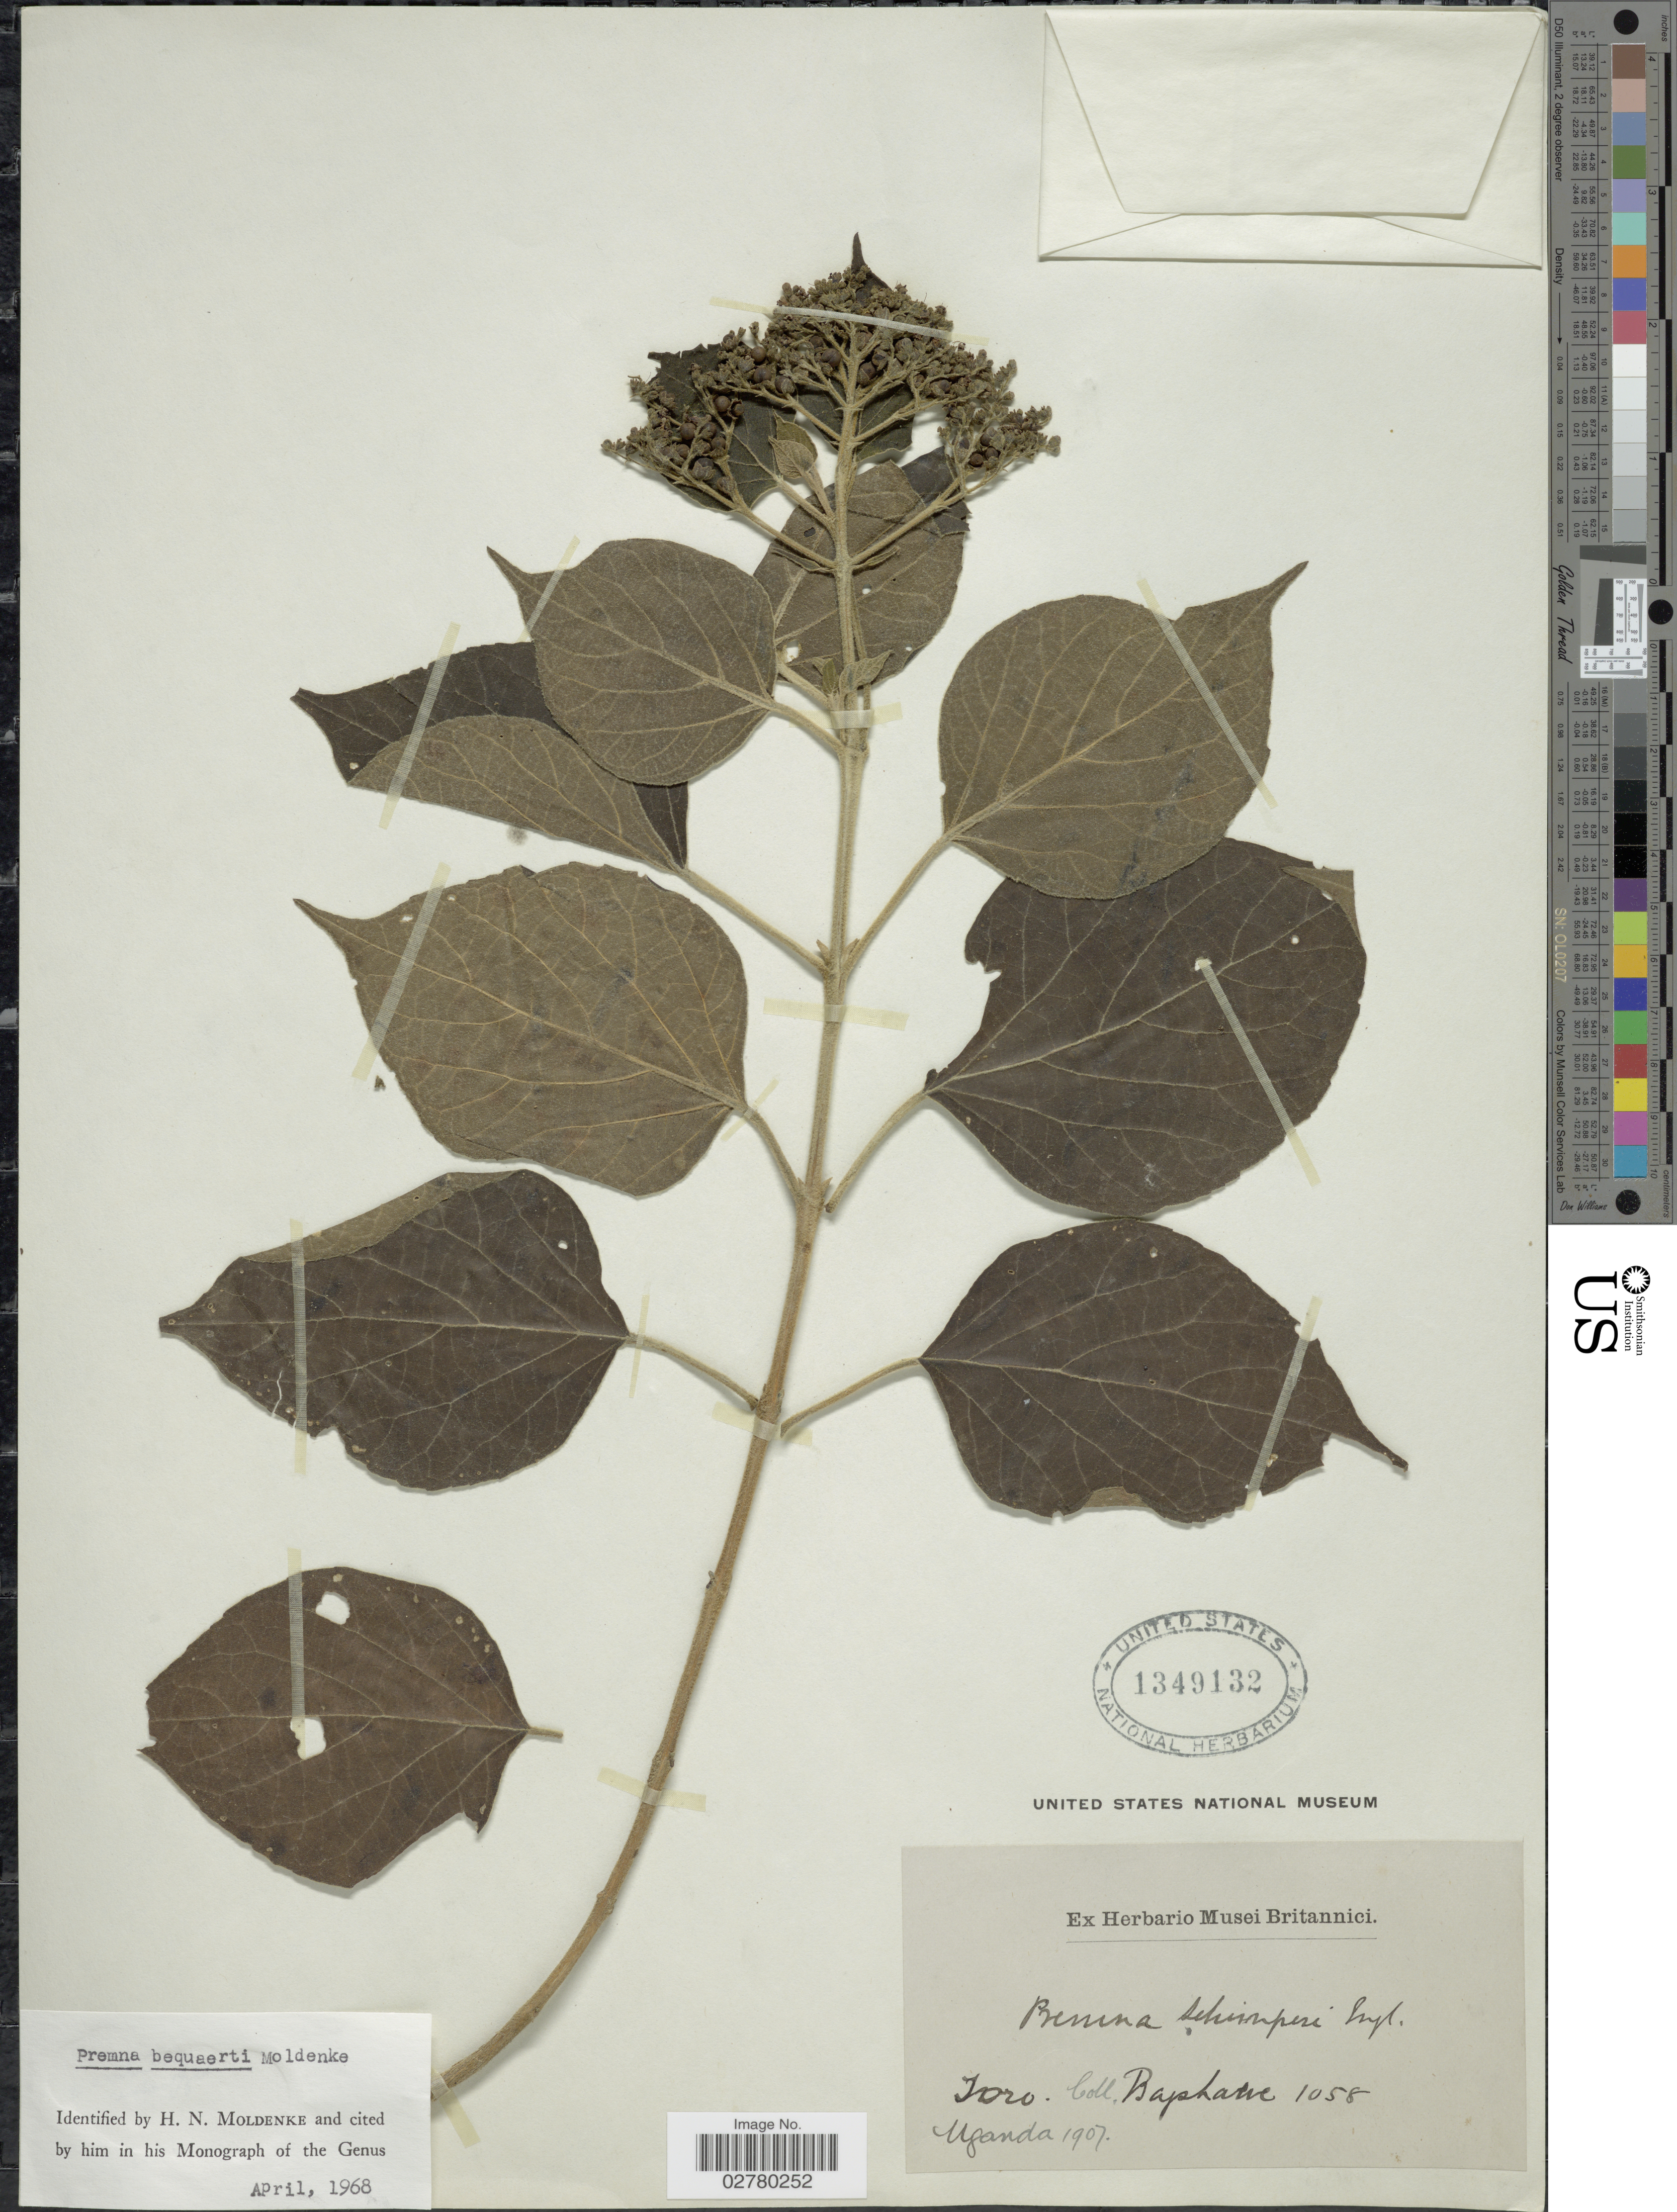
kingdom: Plantae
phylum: Tracheophyta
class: Magnoliopsida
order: Lamiales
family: Lamiaceae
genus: Premna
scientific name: Premna bequaertii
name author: Moldenke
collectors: Baphane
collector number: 1058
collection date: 1907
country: Uganda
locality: Toro.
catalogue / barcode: US 1349132